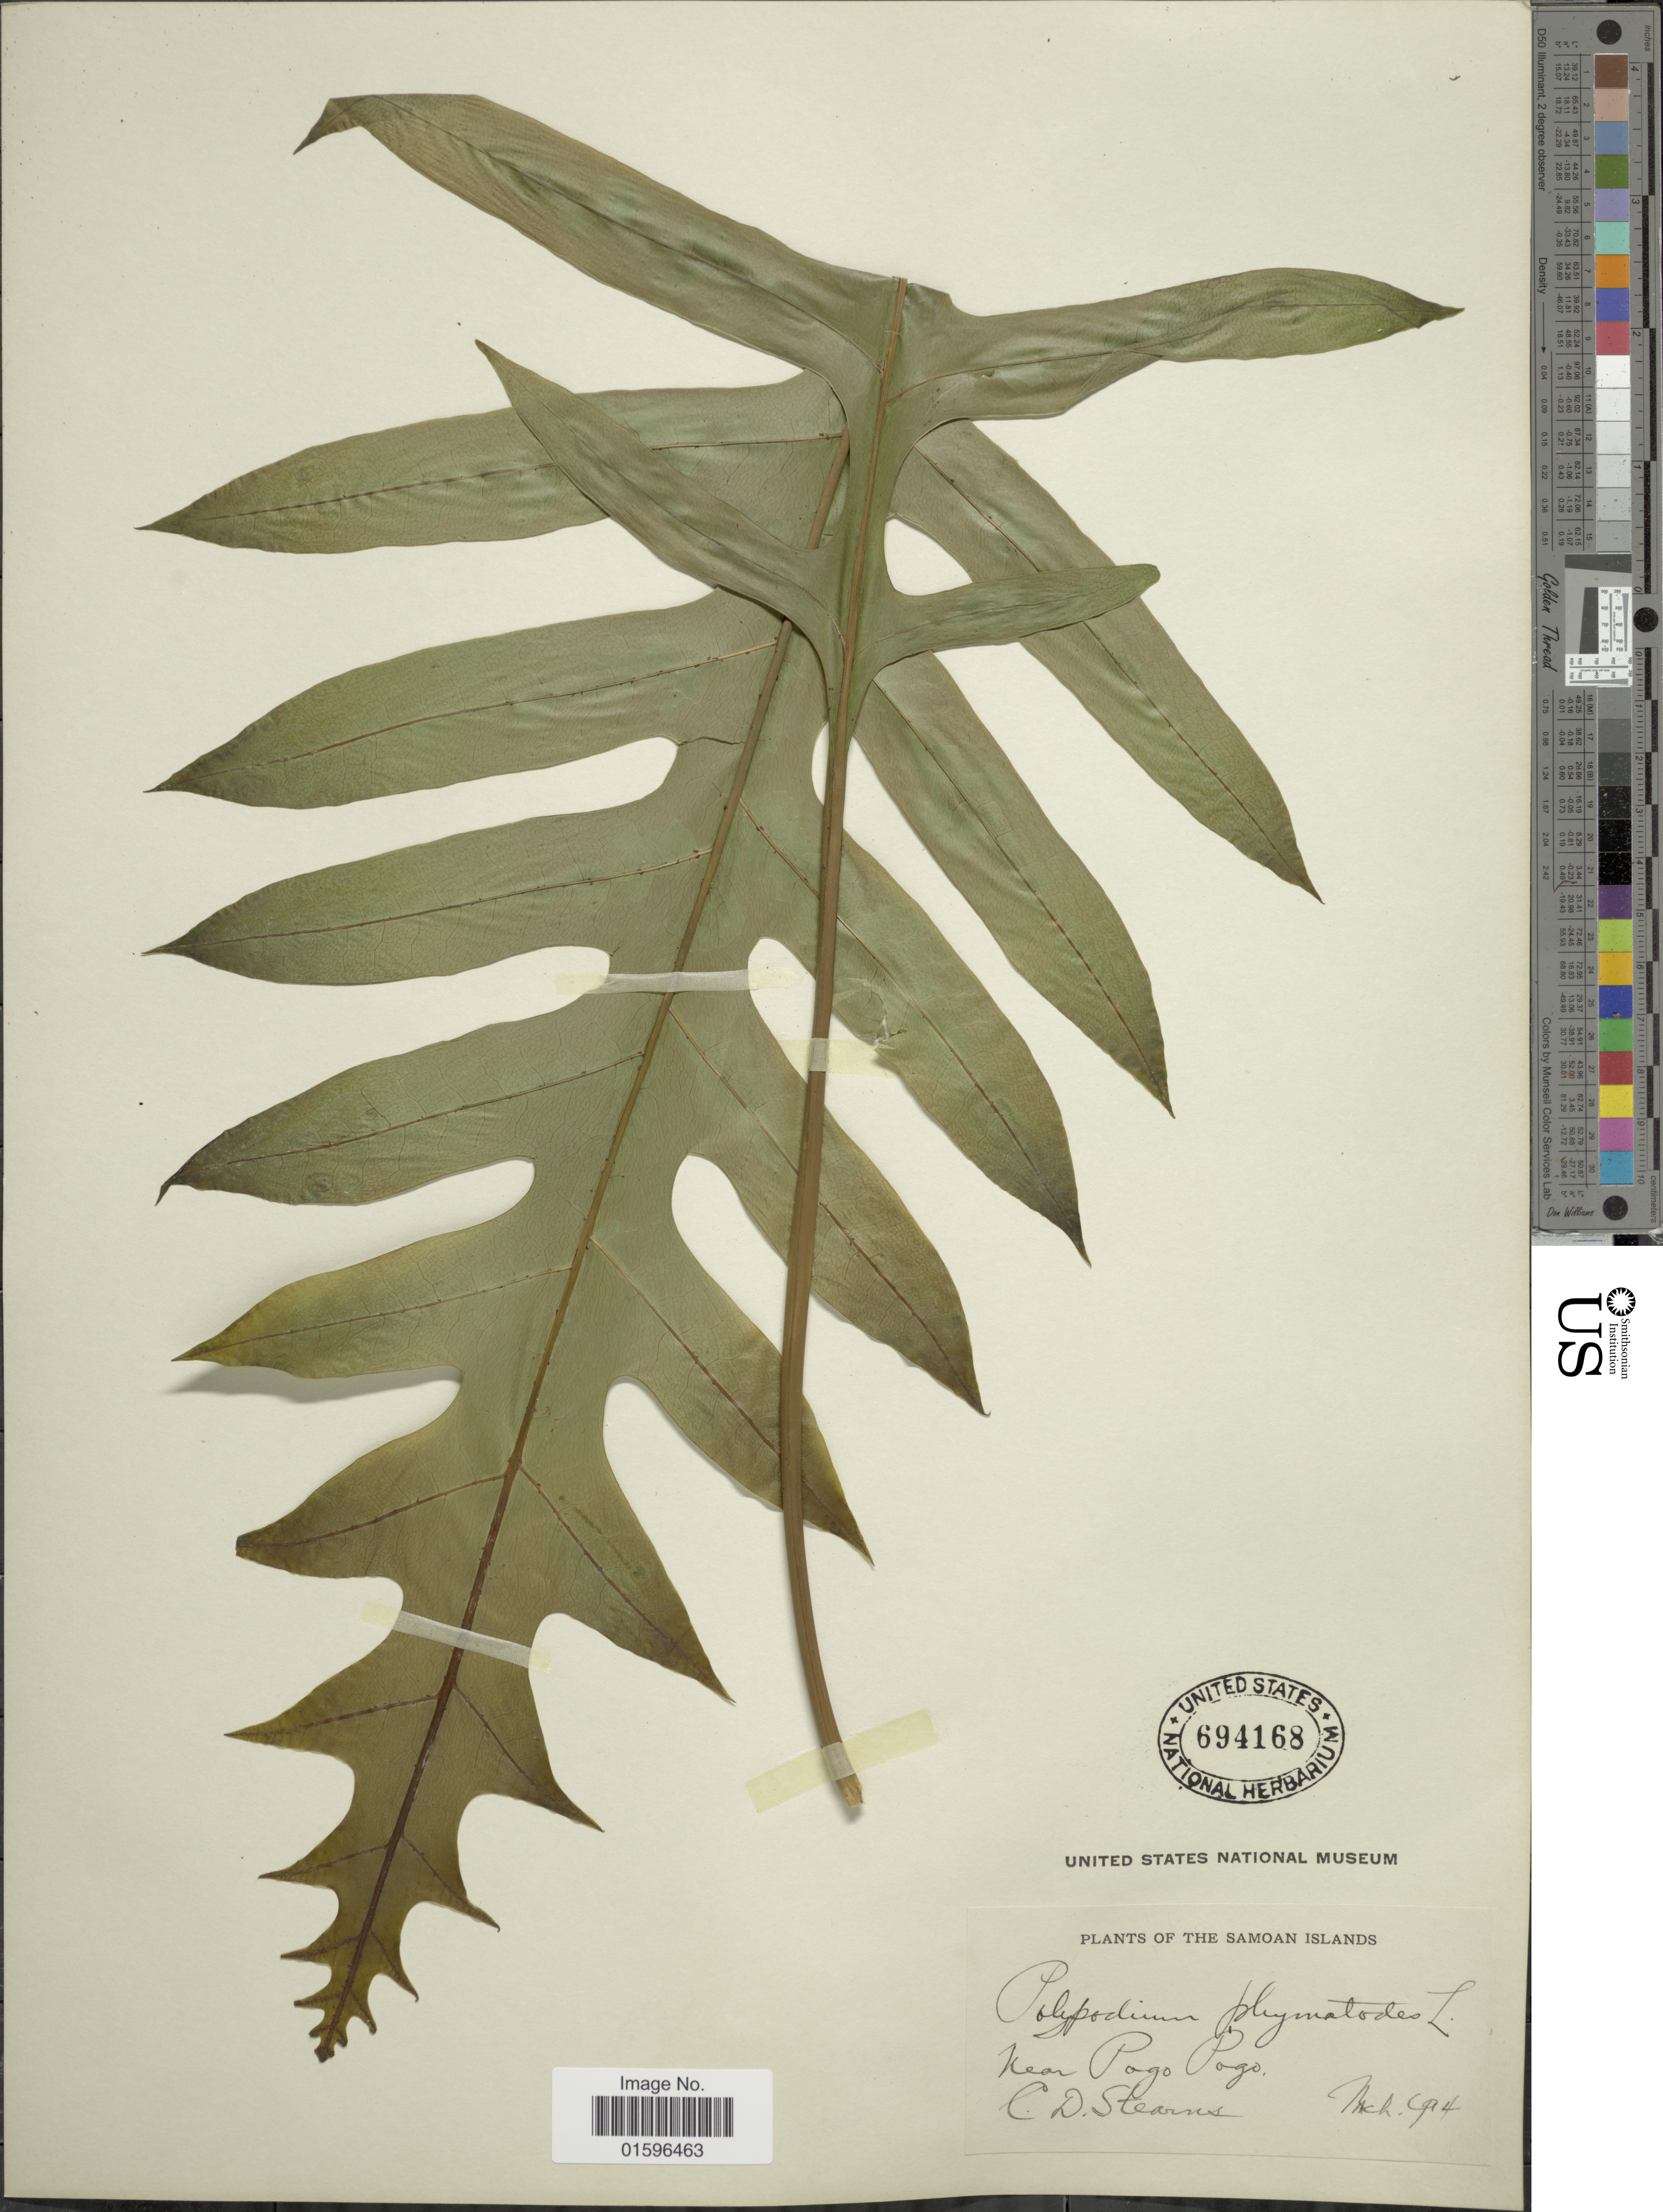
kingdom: Plantae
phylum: Tracheophyta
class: Polypodiopsida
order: Polypodiales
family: Polypodiaceae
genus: Polypodium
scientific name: Polypodium scolopendria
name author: Burm. f.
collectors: C. Stearns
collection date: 1914-03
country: American Samoa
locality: Samoan Islands. Near Pago Pago.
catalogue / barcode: US 694168